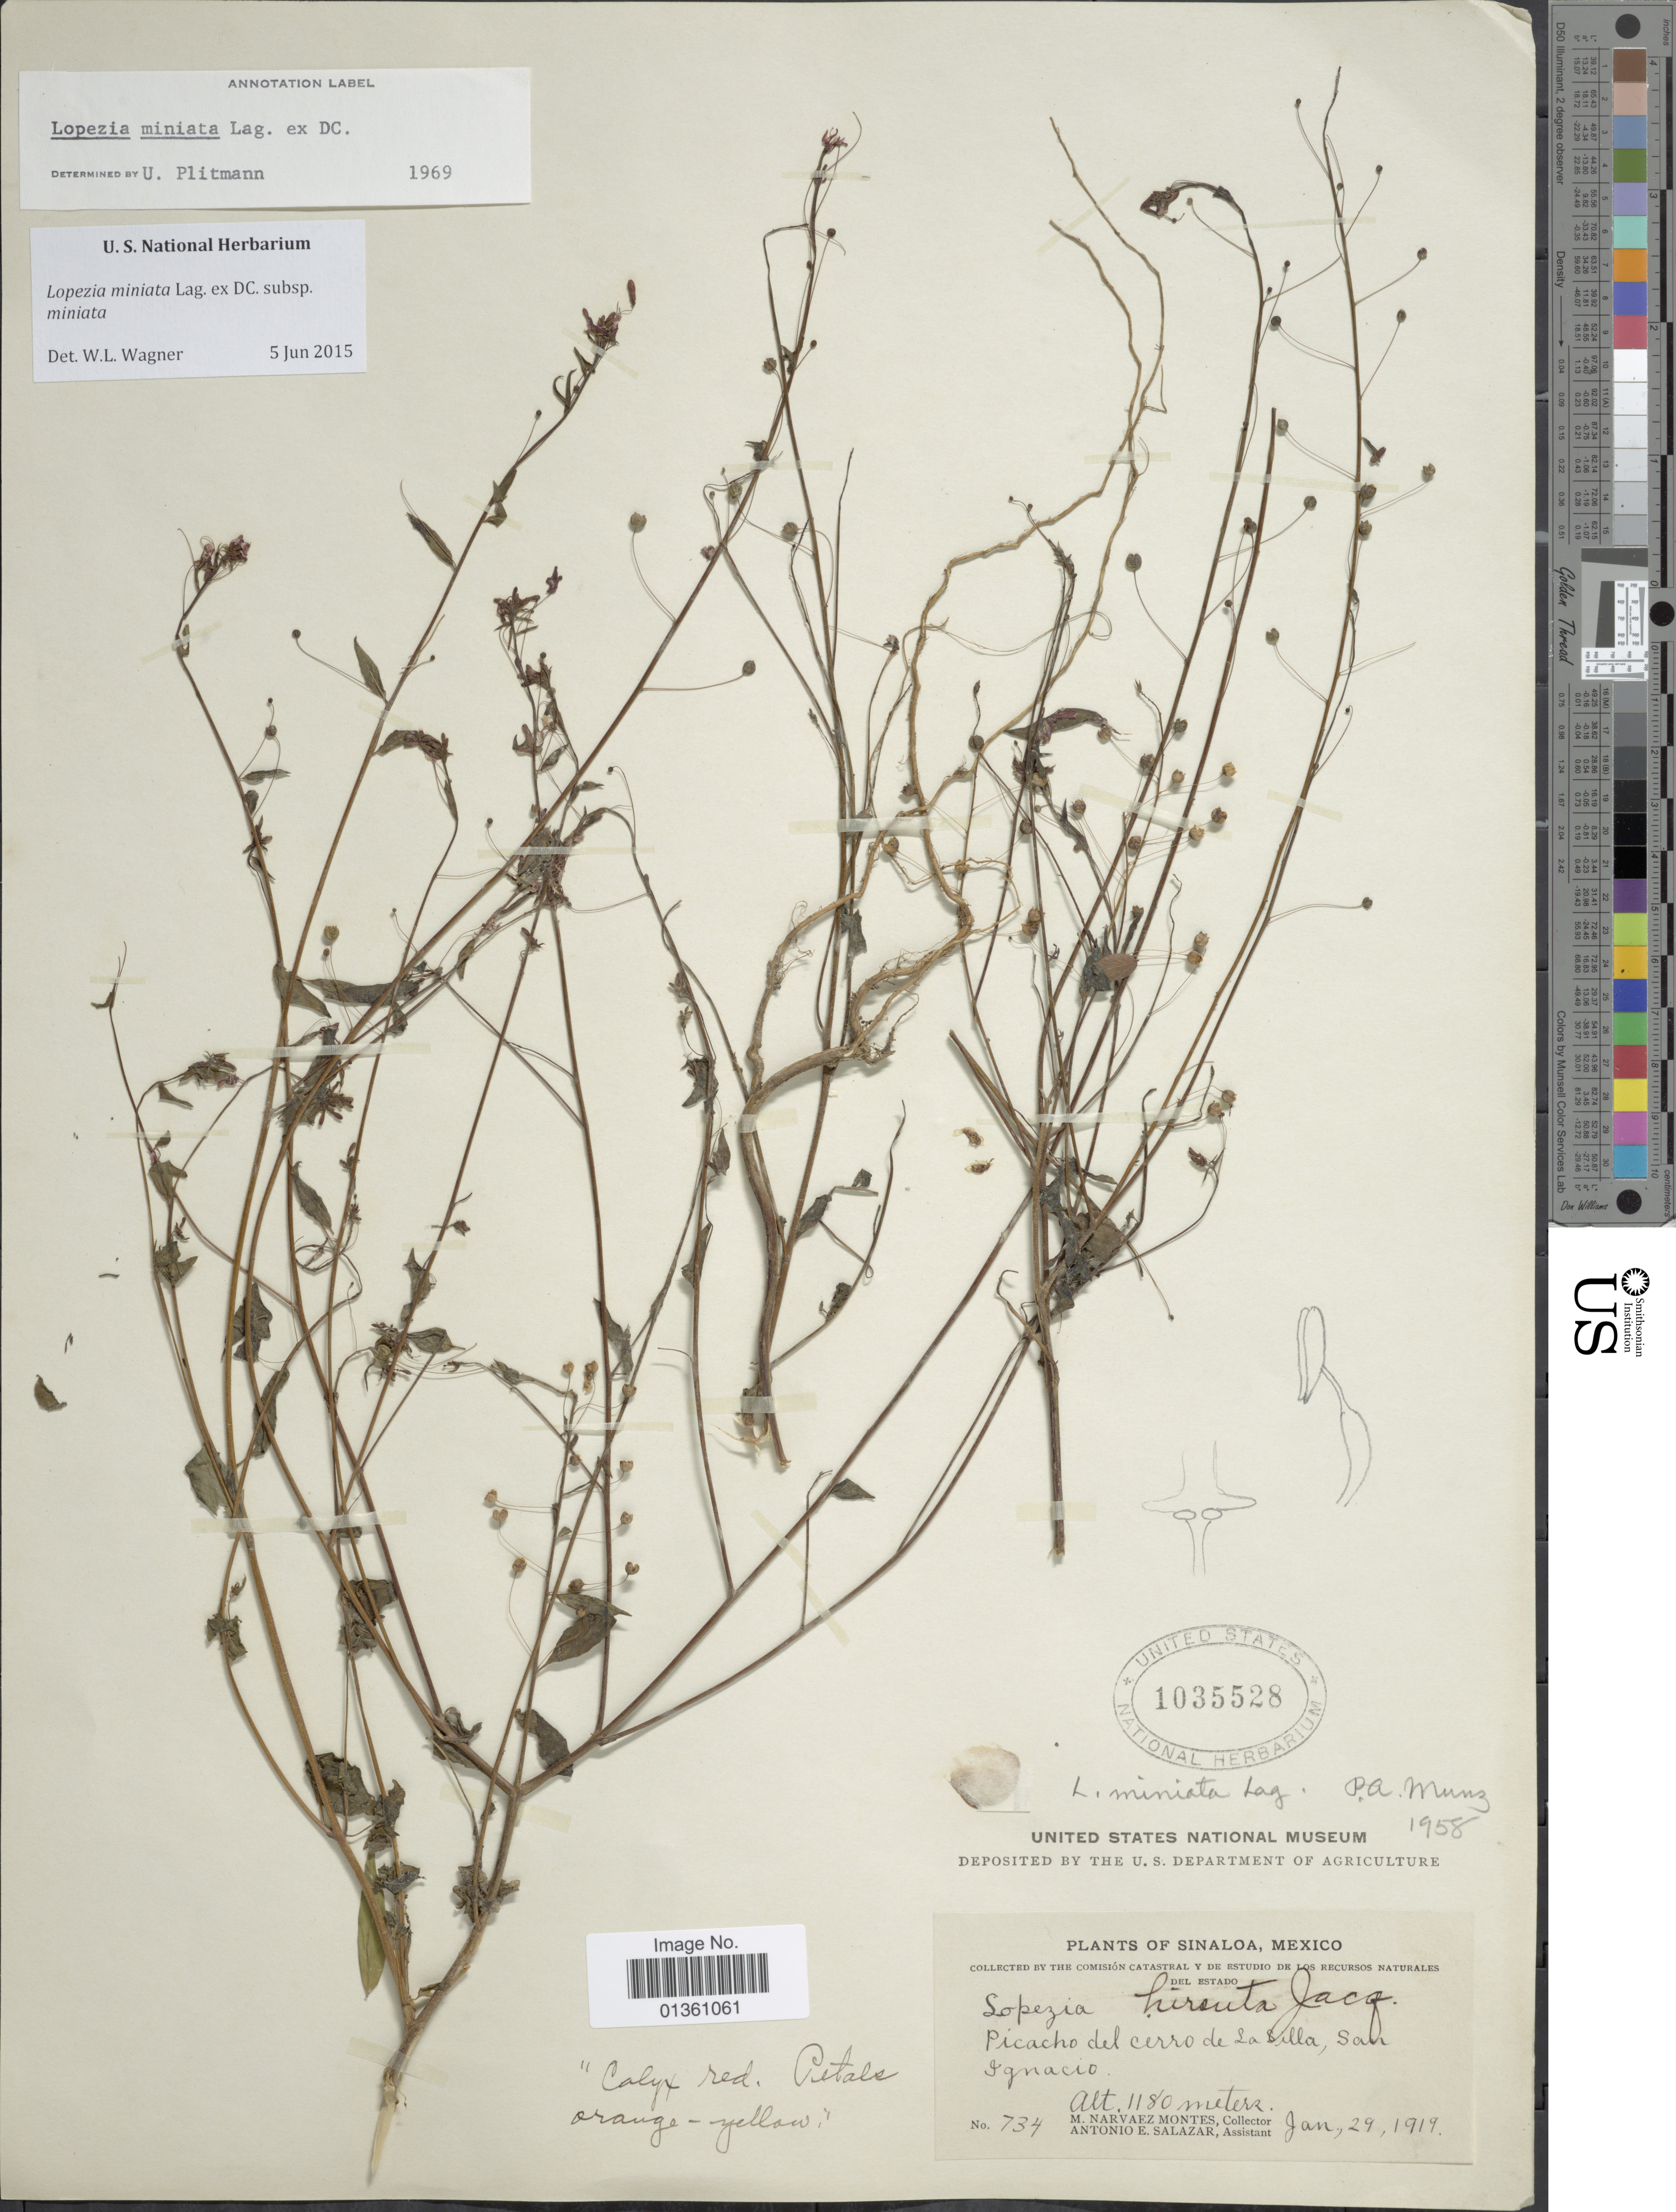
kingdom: Plantae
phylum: Tracheophyta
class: Magnoliopsida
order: Myrtales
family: Onagraceae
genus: Lopezia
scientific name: Lopezia miniata subsp. miniata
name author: Lag. ex DC.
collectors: M. Montes & A. E. Salazar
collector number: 734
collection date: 1919-01-29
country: Mexico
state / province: Sinaloa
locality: Picacho del cerro de La Silla, San Ignacio.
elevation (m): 1180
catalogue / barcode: US 1035528